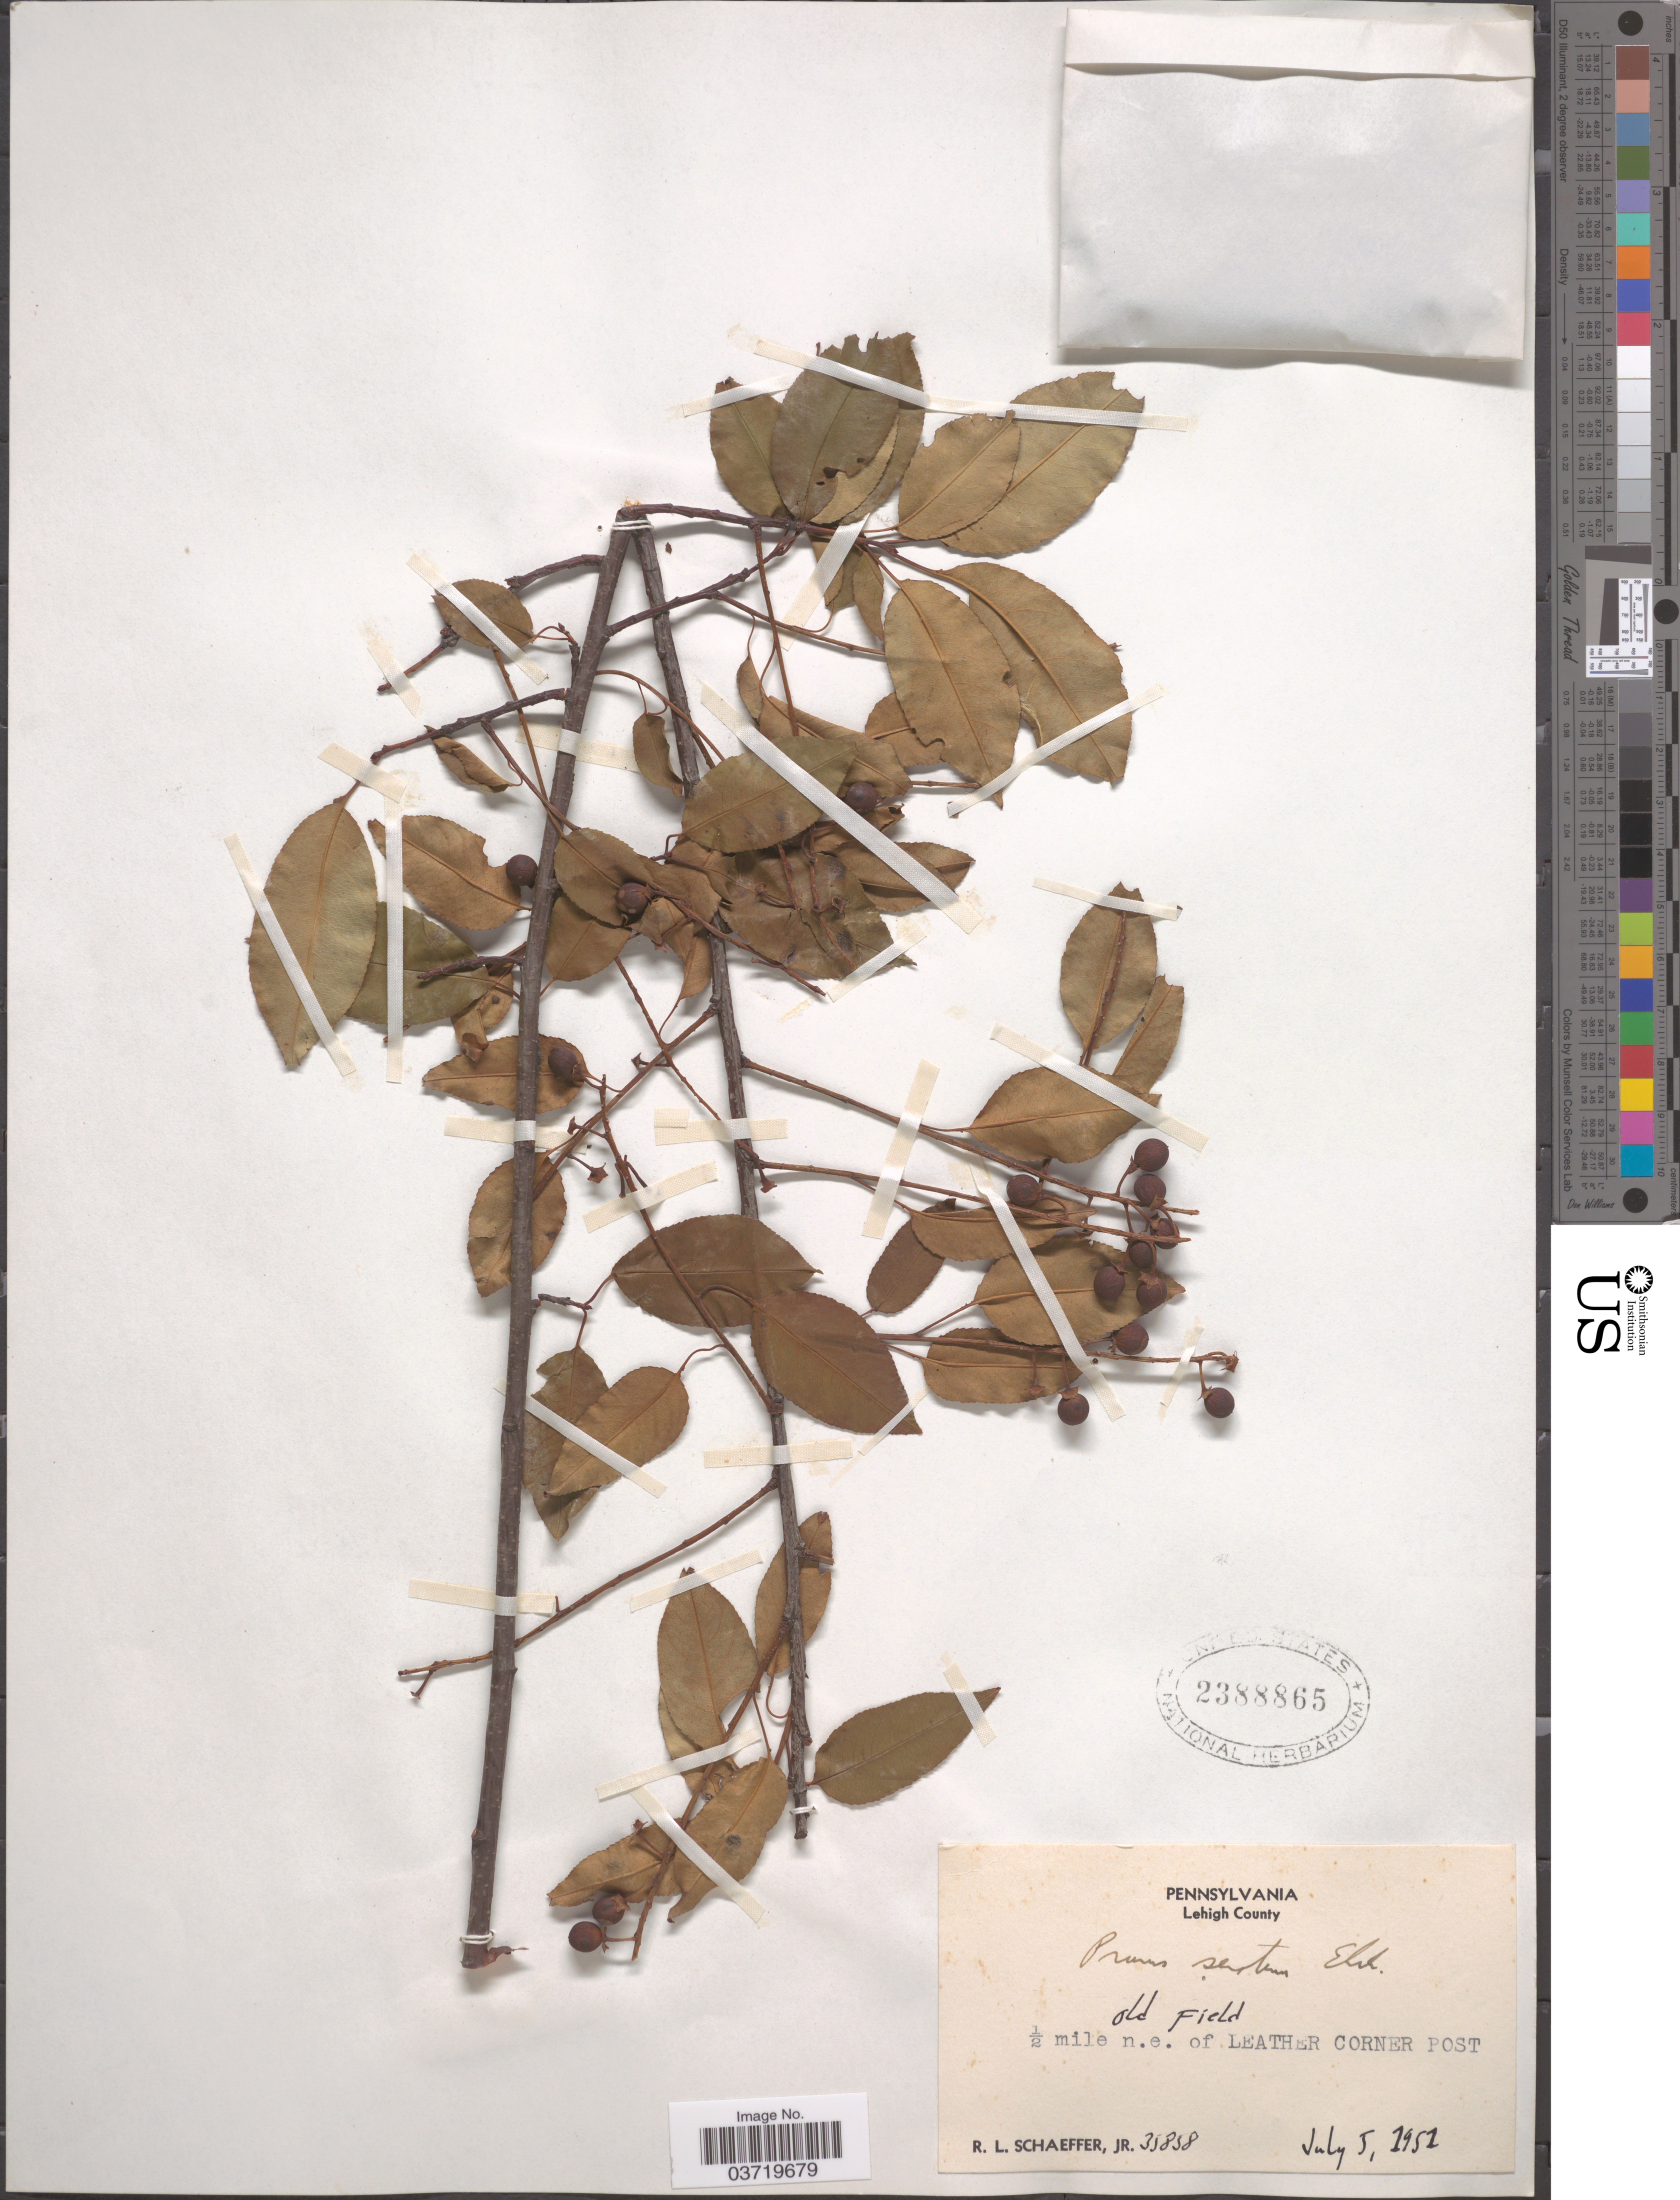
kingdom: Plantae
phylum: Tracheophyta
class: Magnoliopsida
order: Rosales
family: Rosaceae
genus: Prunus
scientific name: Prunus serotina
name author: Ehrh.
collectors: R. L. Schaeffer Jr.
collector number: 35858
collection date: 1952-07-05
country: United States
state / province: Pennsylvania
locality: Lehigh County. Old field. ½ mile n.e. of Leather Corner Post.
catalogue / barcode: US 2388865